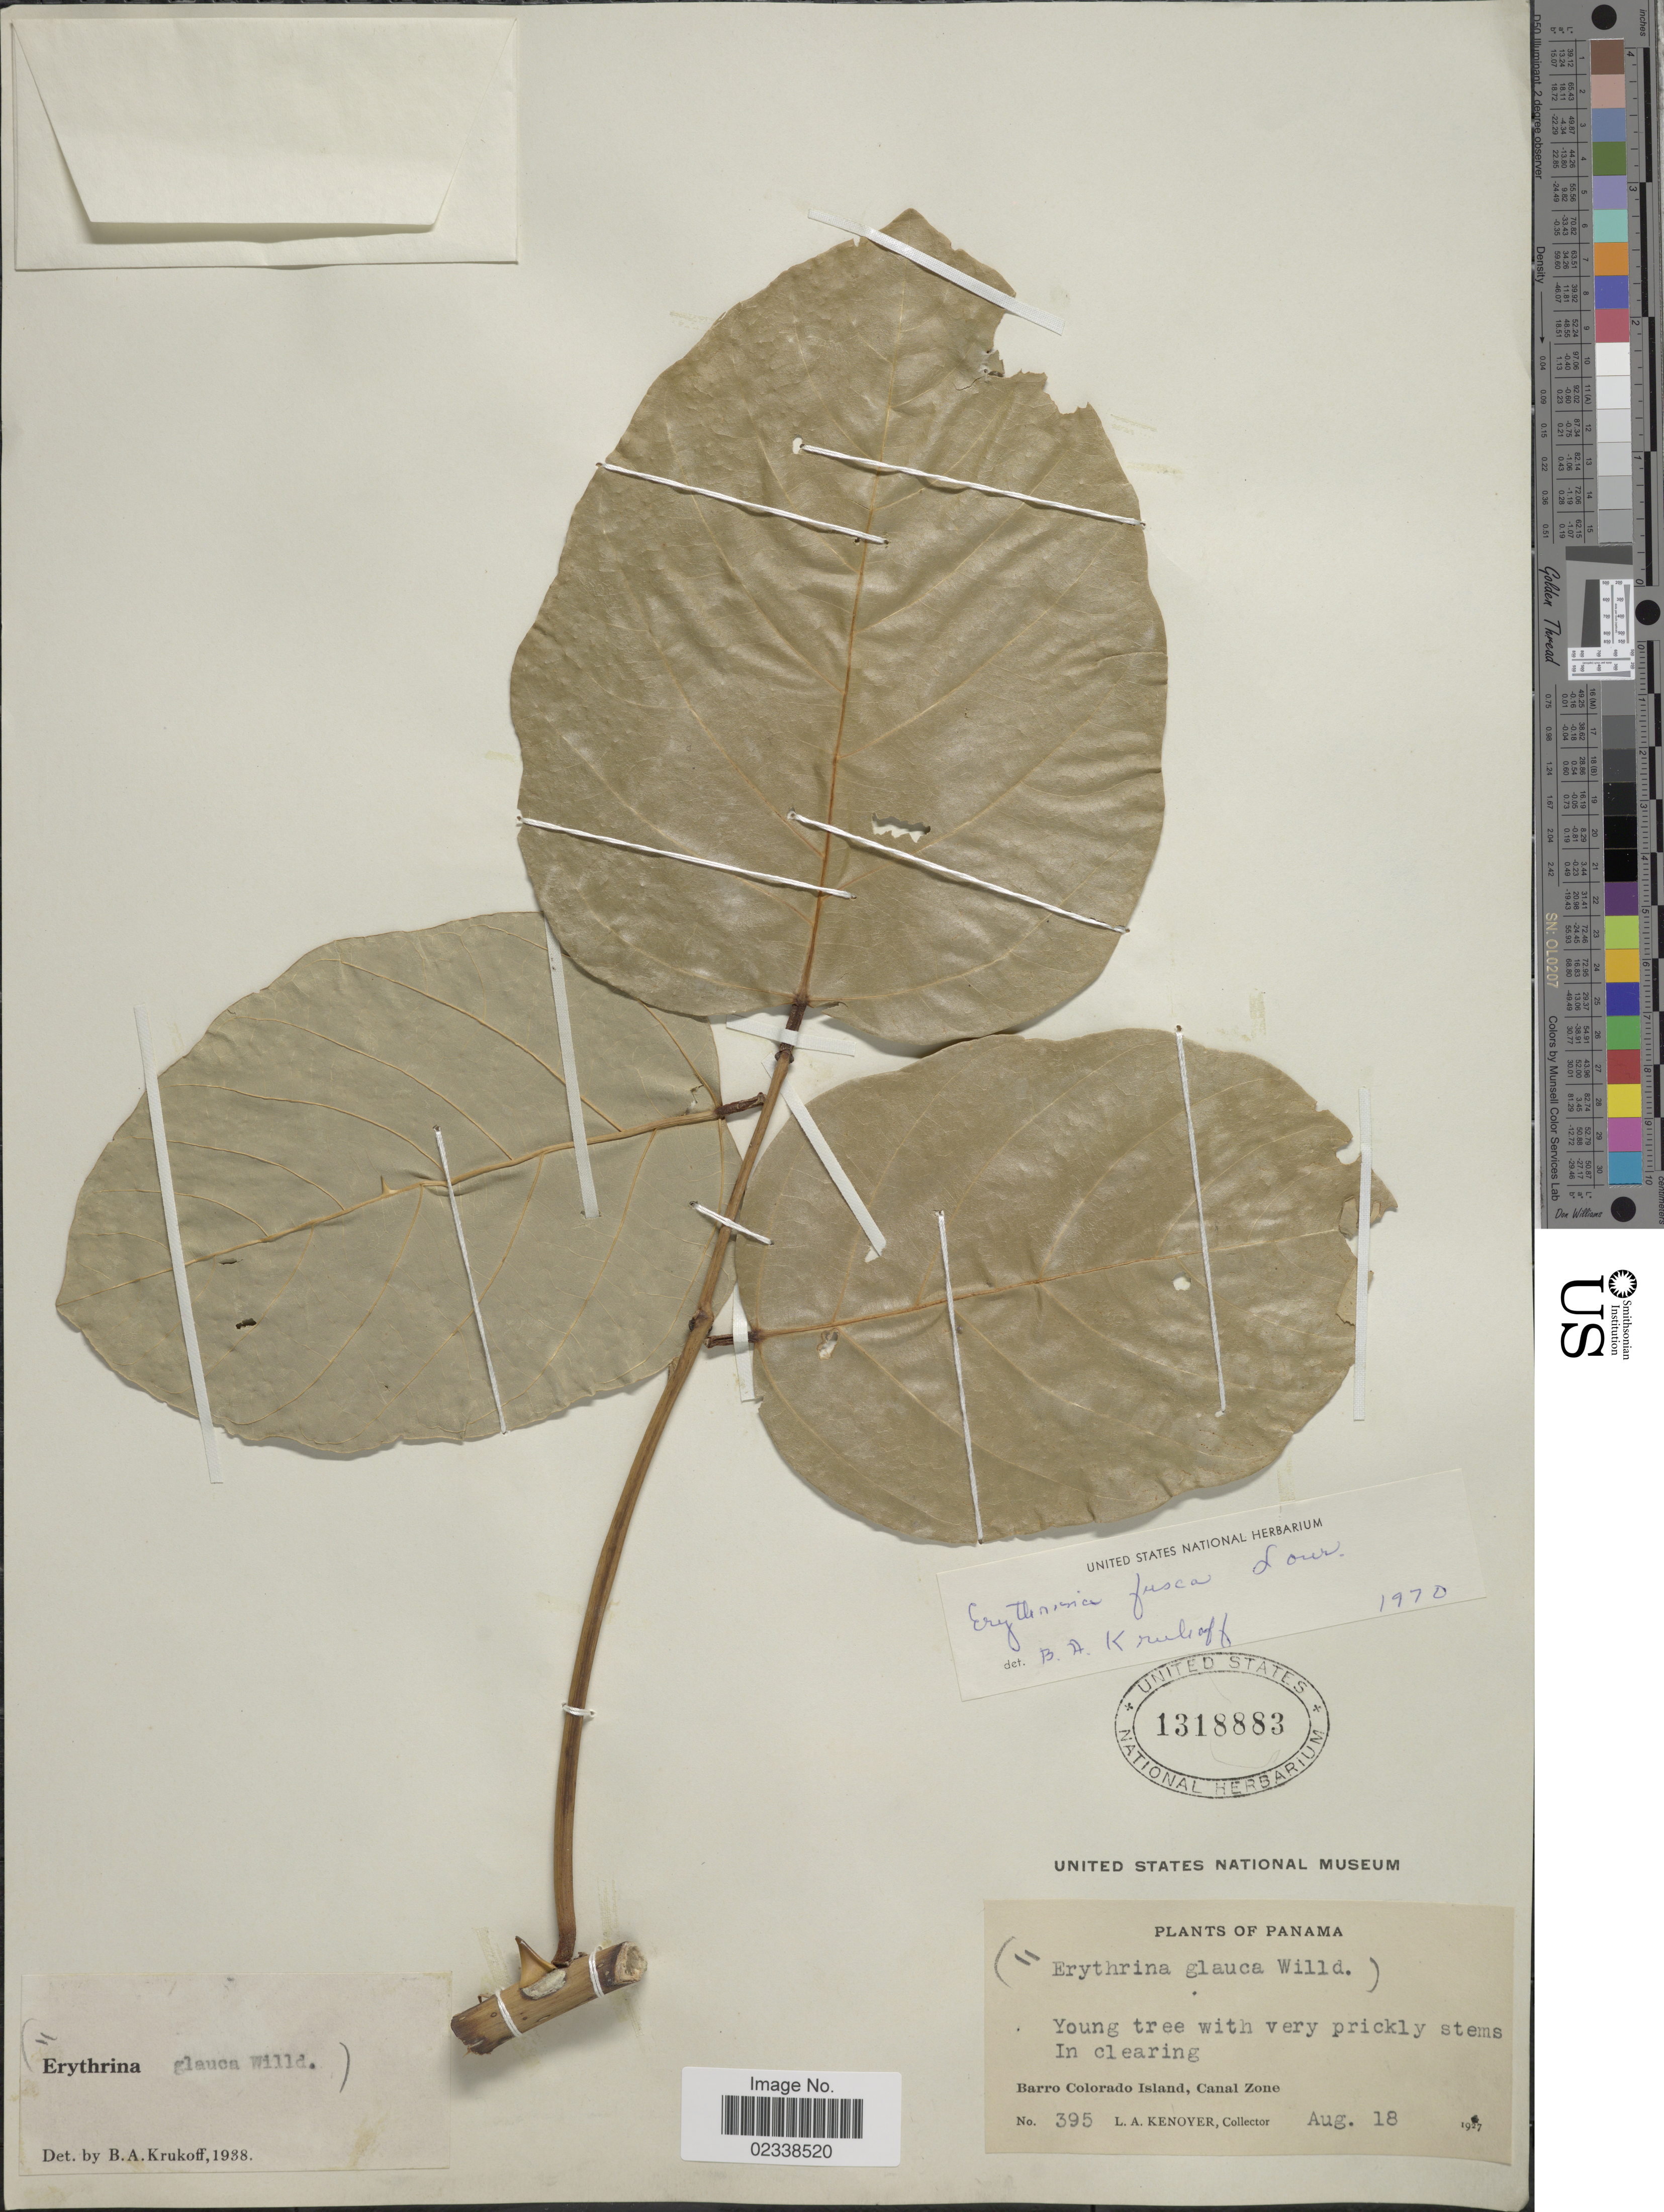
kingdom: Plantae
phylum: Tracheophyta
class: Magnoliopsida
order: Fabales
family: Fabaceae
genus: Erythrina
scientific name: Erythrina fusca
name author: Lour.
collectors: L. A. Kenoyer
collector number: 395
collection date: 1927-08-18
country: Panama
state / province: Panamá Oeste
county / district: Canal Zone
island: Barro Colorado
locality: Barro Colorado Island, Canal Zone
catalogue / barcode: US 1318883